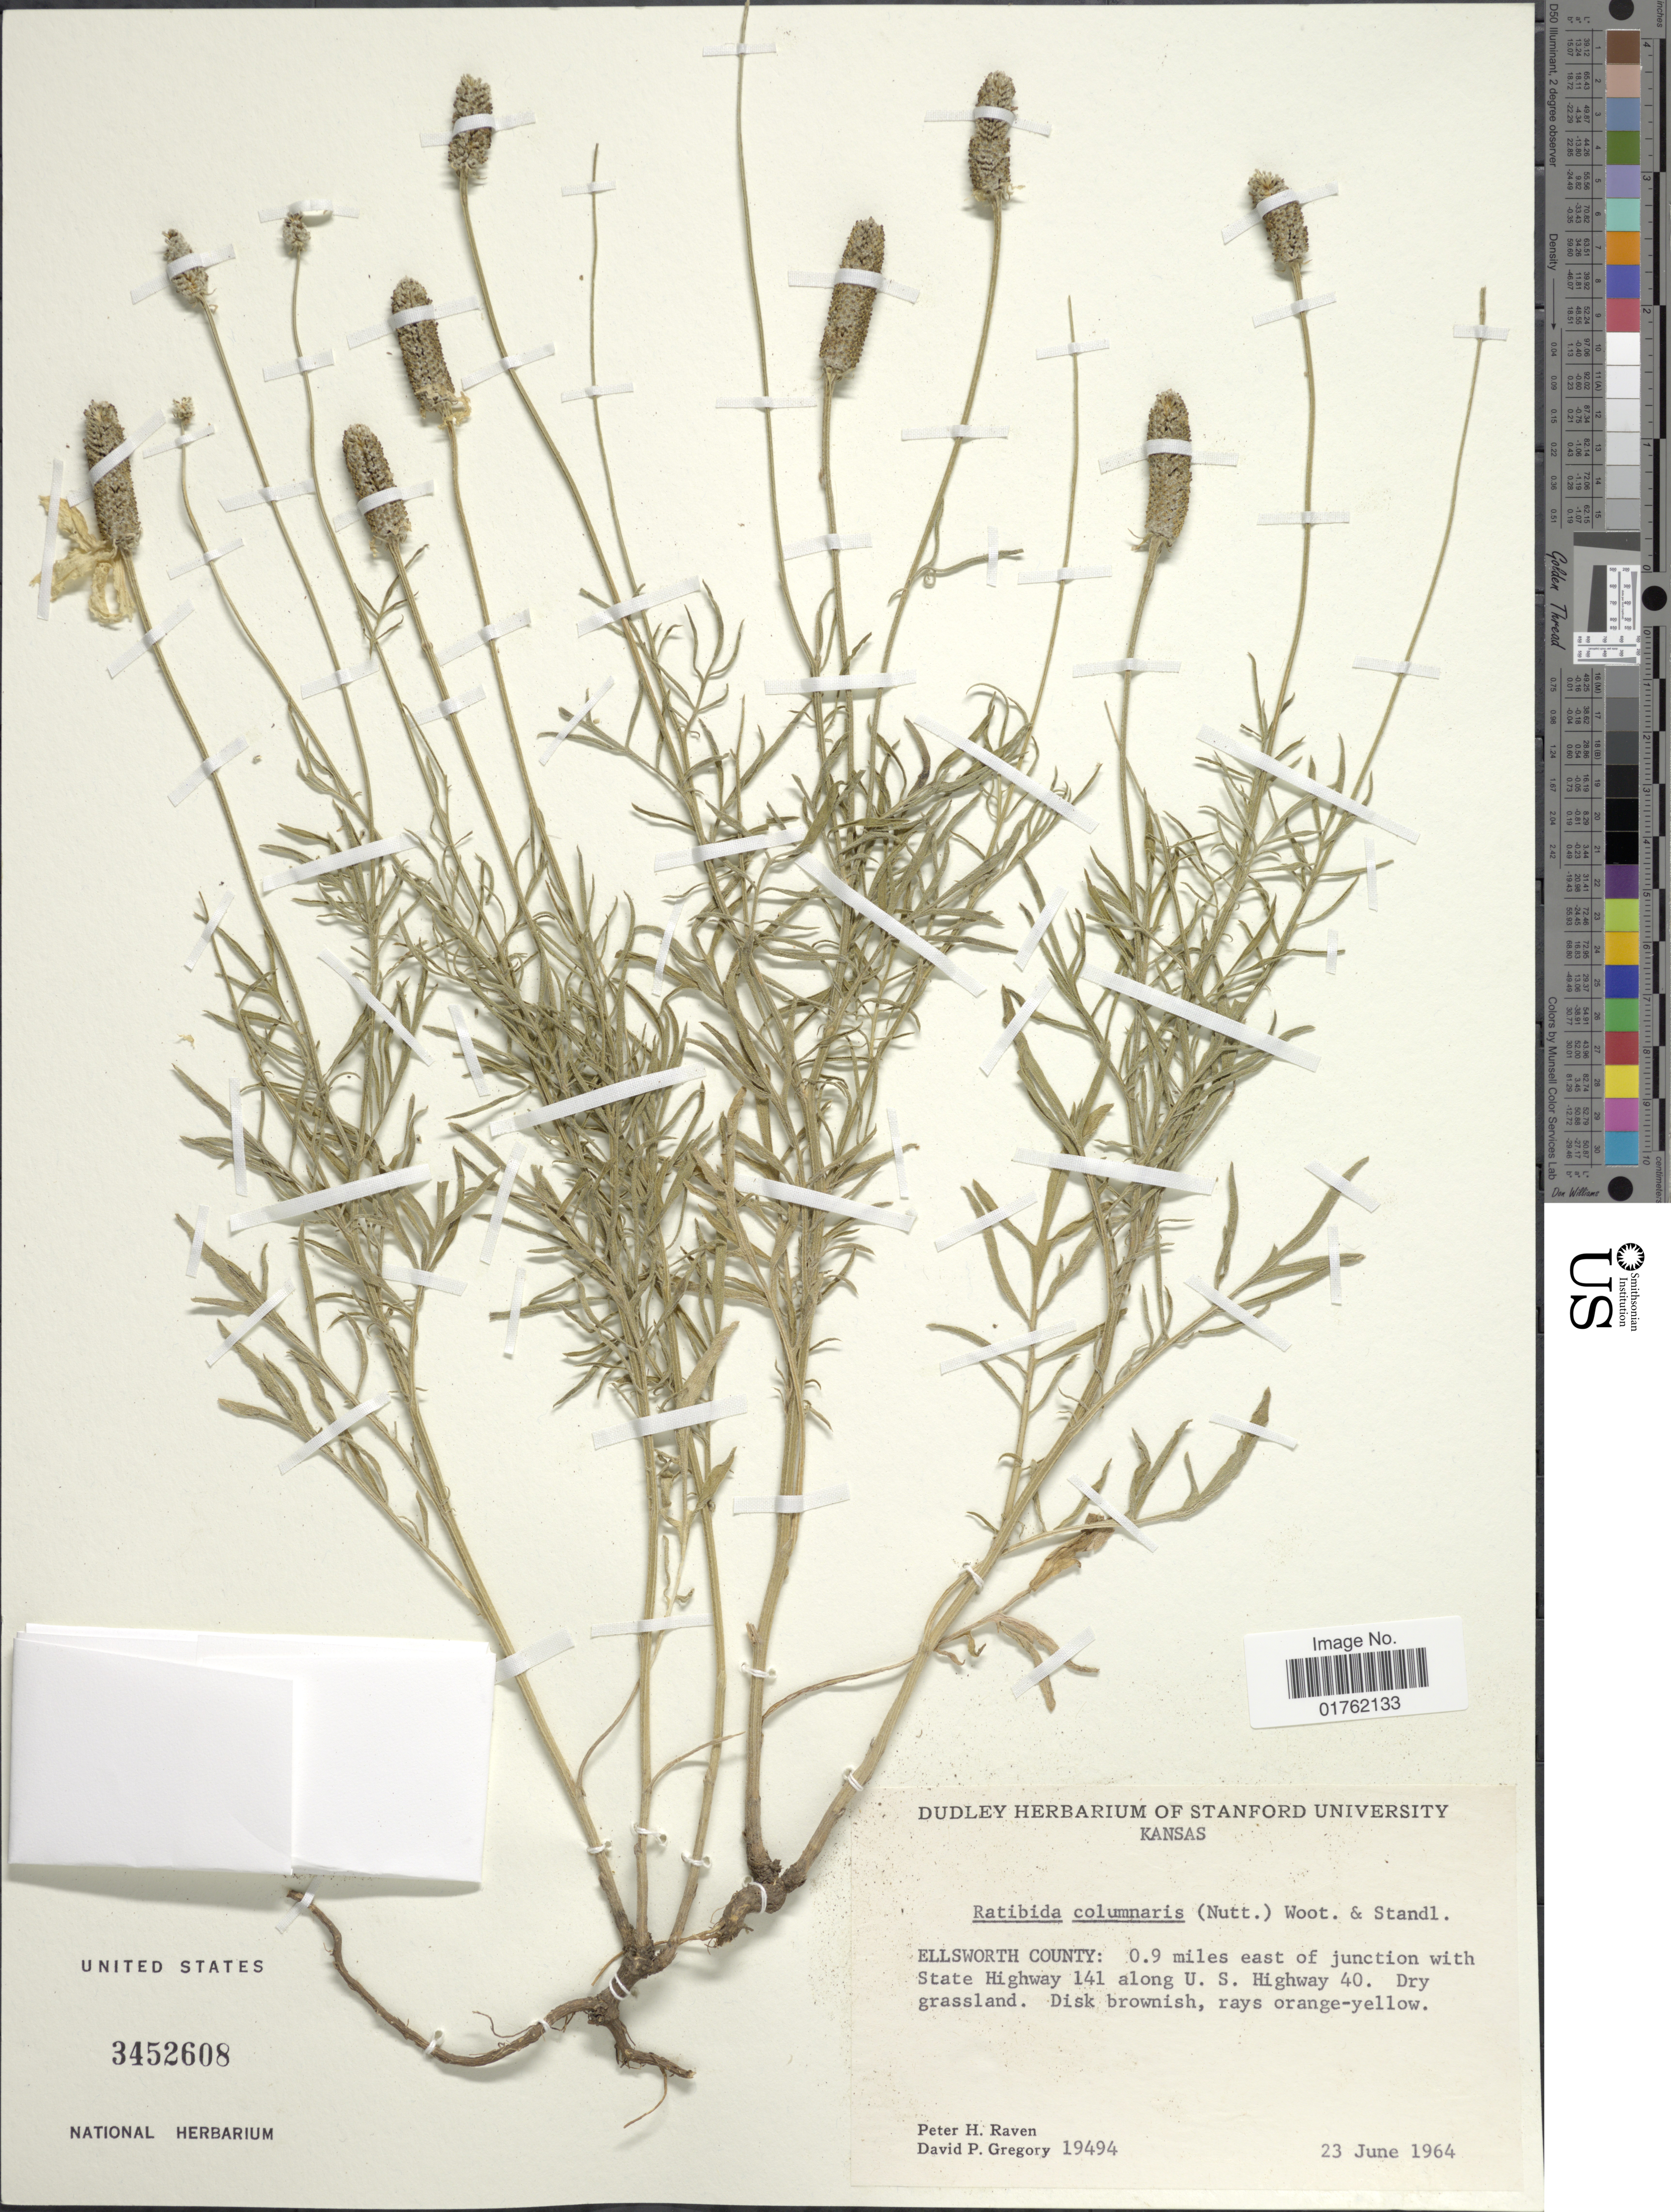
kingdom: Plantae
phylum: Tracheophyta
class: Magnoliopsida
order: Asterales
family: Asteraceae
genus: Ratibida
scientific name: Ratibida columnaris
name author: (Pursh) D. Don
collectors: P. Raven & D. Gregory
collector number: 19494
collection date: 1964-06-23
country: United States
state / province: Kansas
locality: Ellsworth County: 0.9 miles east of junction with State Highway 141 along U.S. Highway 40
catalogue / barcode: US 3452608